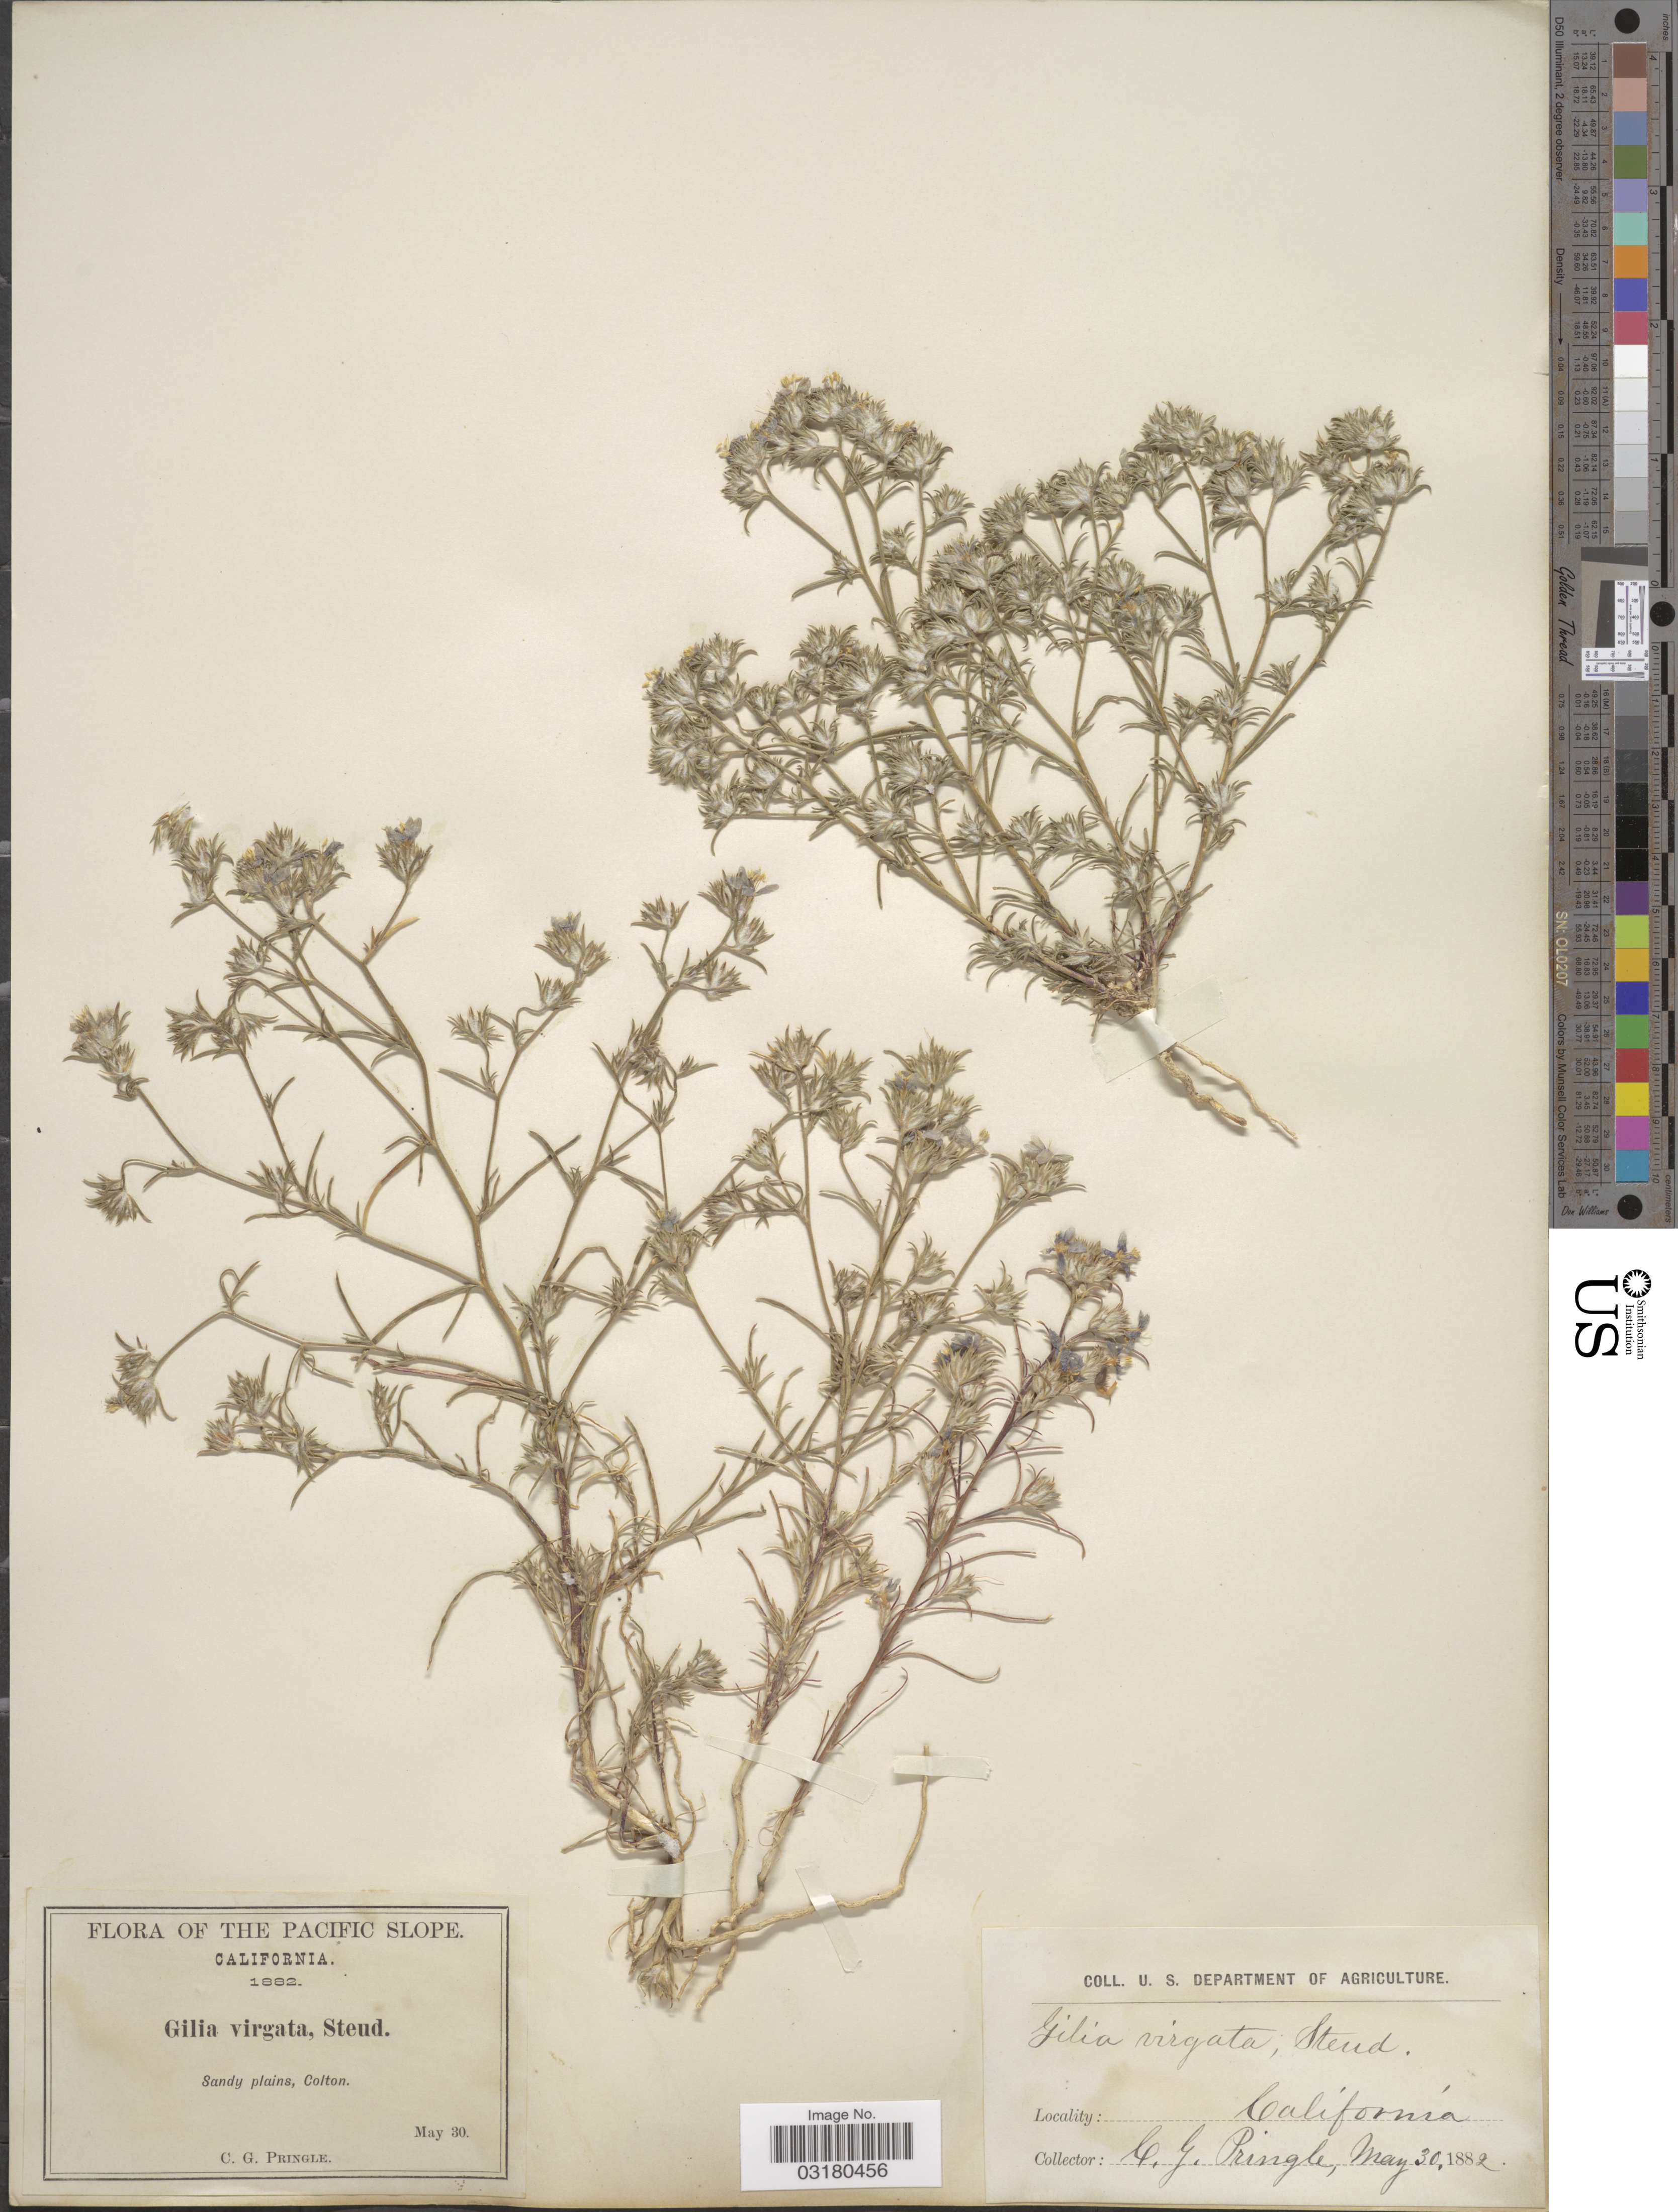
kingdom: Plantae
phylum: Tracheophyta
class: Magnoliopsida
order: Ericales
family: Polemoniaceae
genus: Eriastrum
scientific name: Eriastrum sapphirinum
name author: (Eastw.) H. Mason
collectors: C. G. Pringle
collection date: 1882-05-30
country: United States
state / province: California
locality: The Pacific Slope. Sandy plains, Colton.